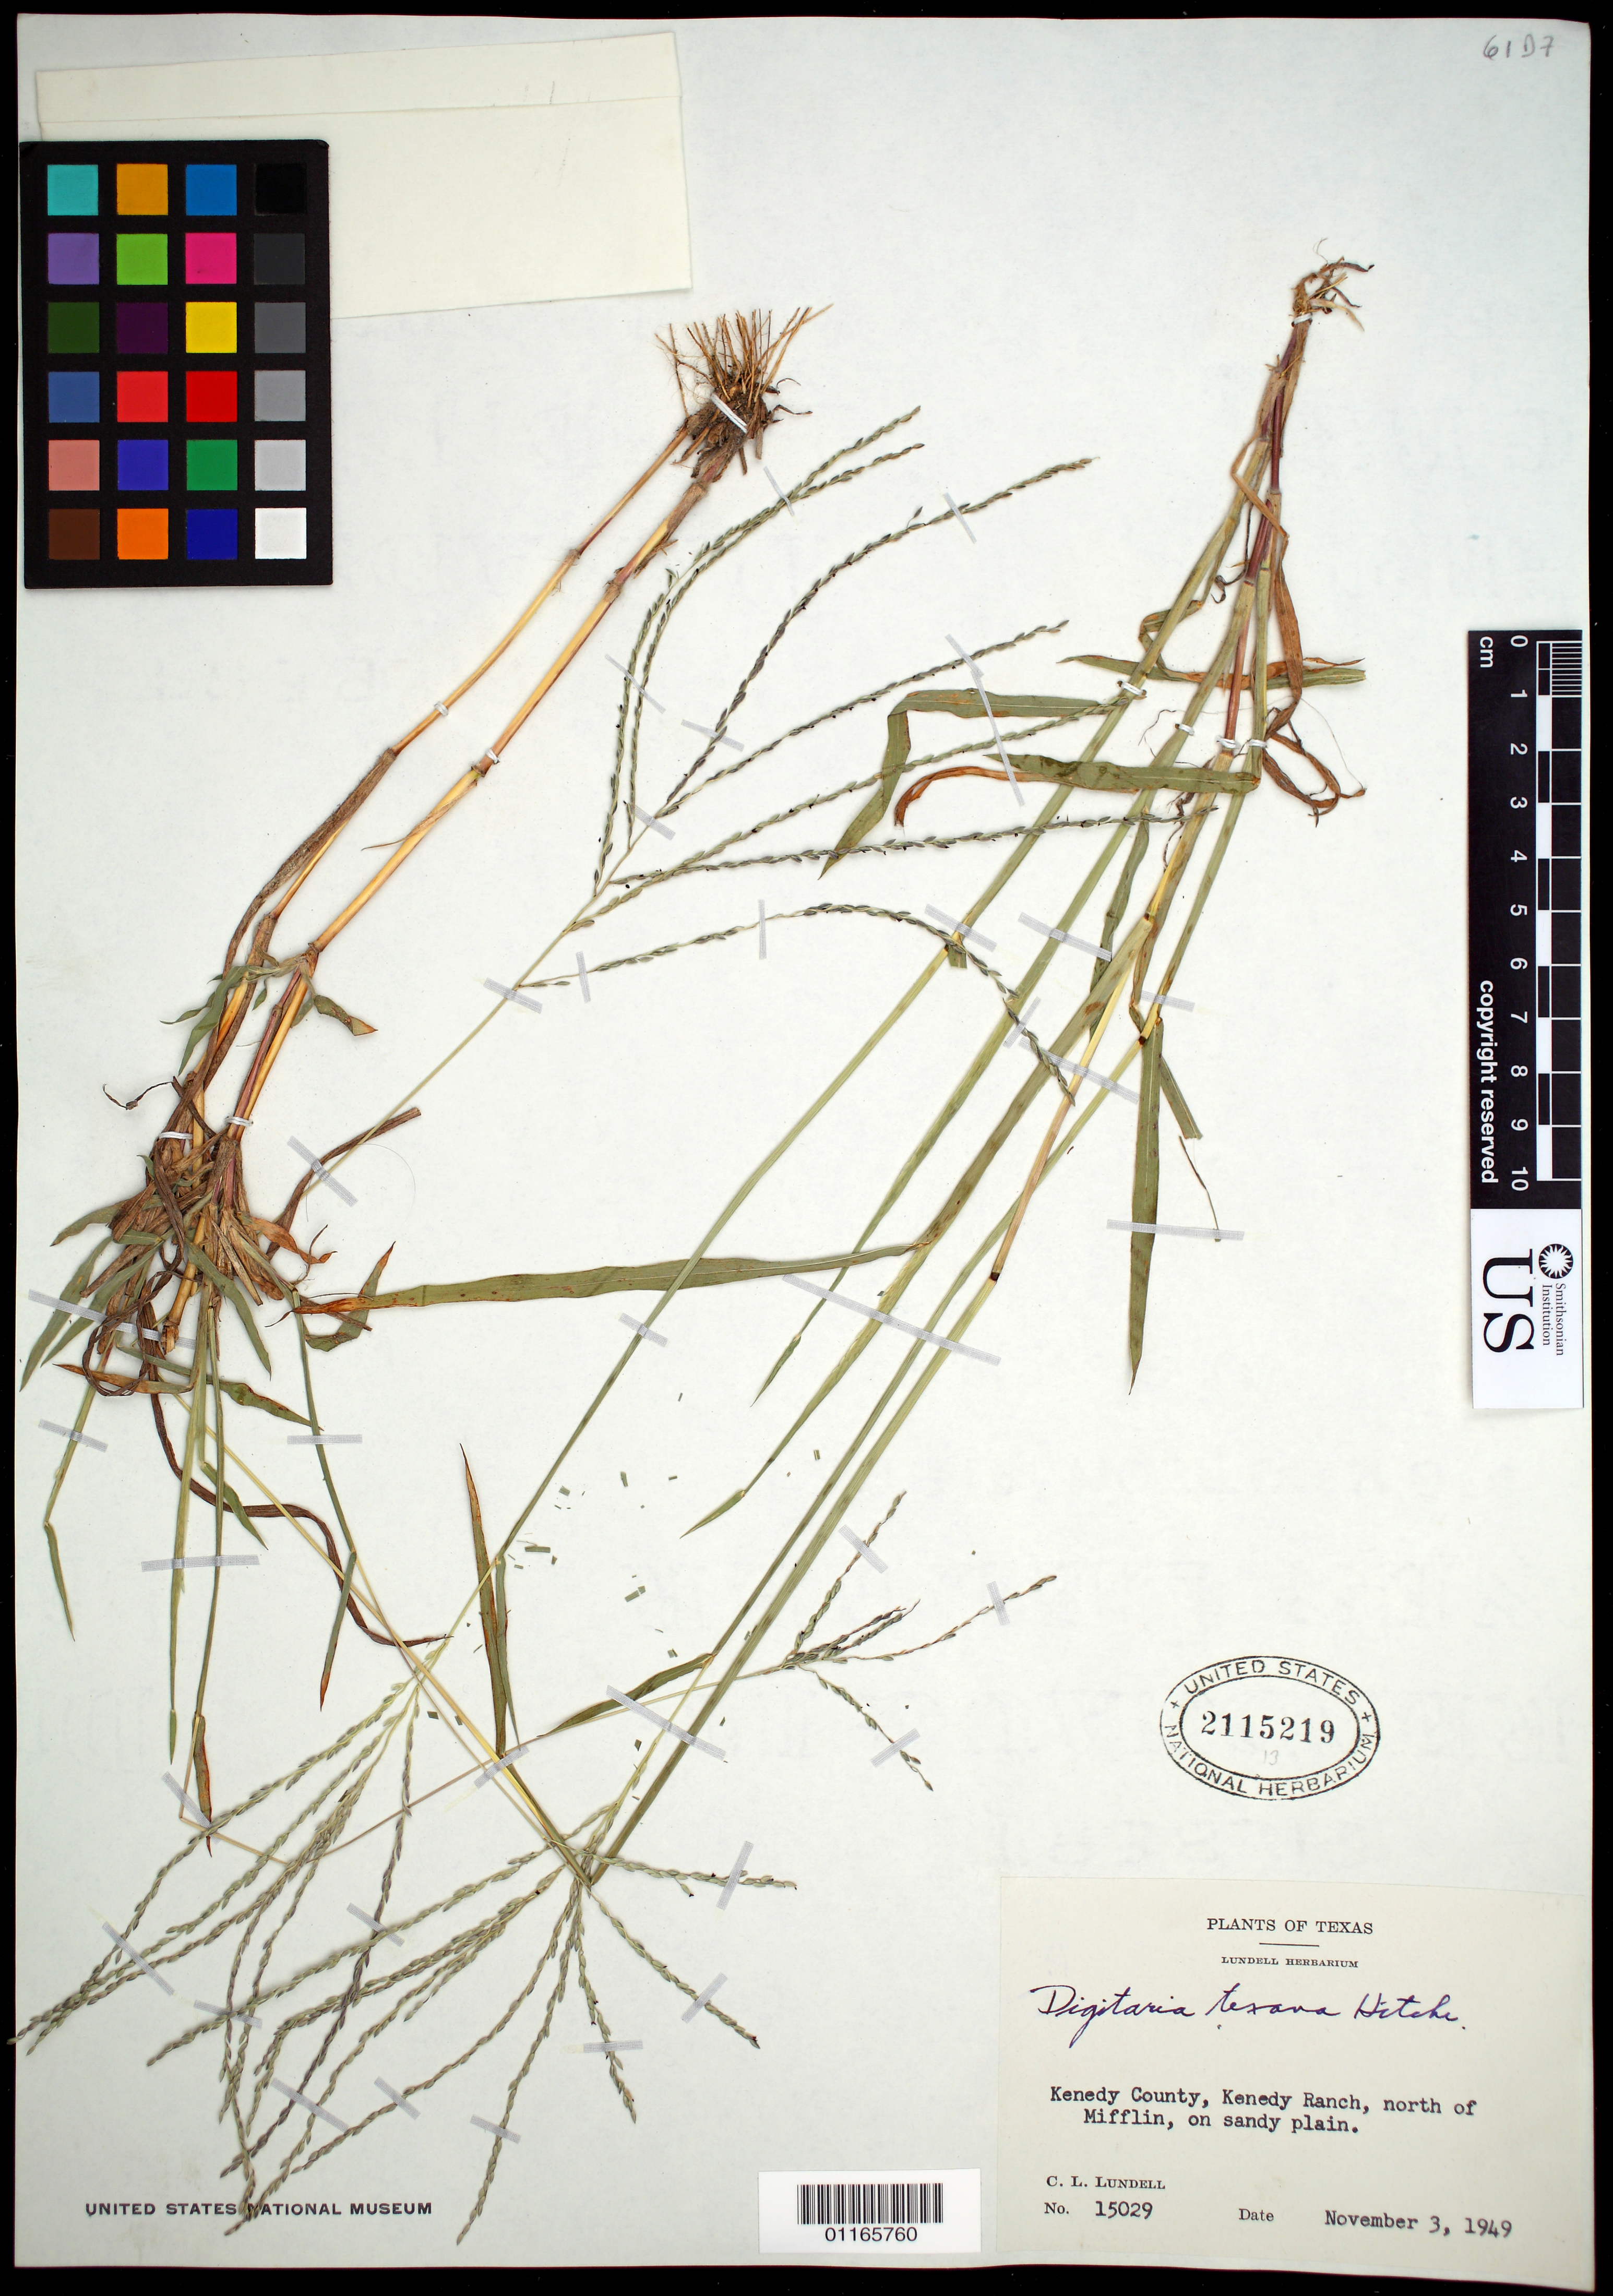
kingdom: Plantae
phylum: Tracheophyta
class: Liliopsida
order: Poales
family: Poaceae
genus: Digitaria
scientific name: Digitaria texana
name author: Hitchc.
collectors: C. L. Lundell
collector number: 15029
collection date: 1949-11-03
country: United States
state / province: Texas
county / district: Kenedy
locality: Kenedy Ranch, north of Mifflin.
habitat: On sandy plain.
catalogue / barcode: US 2115219